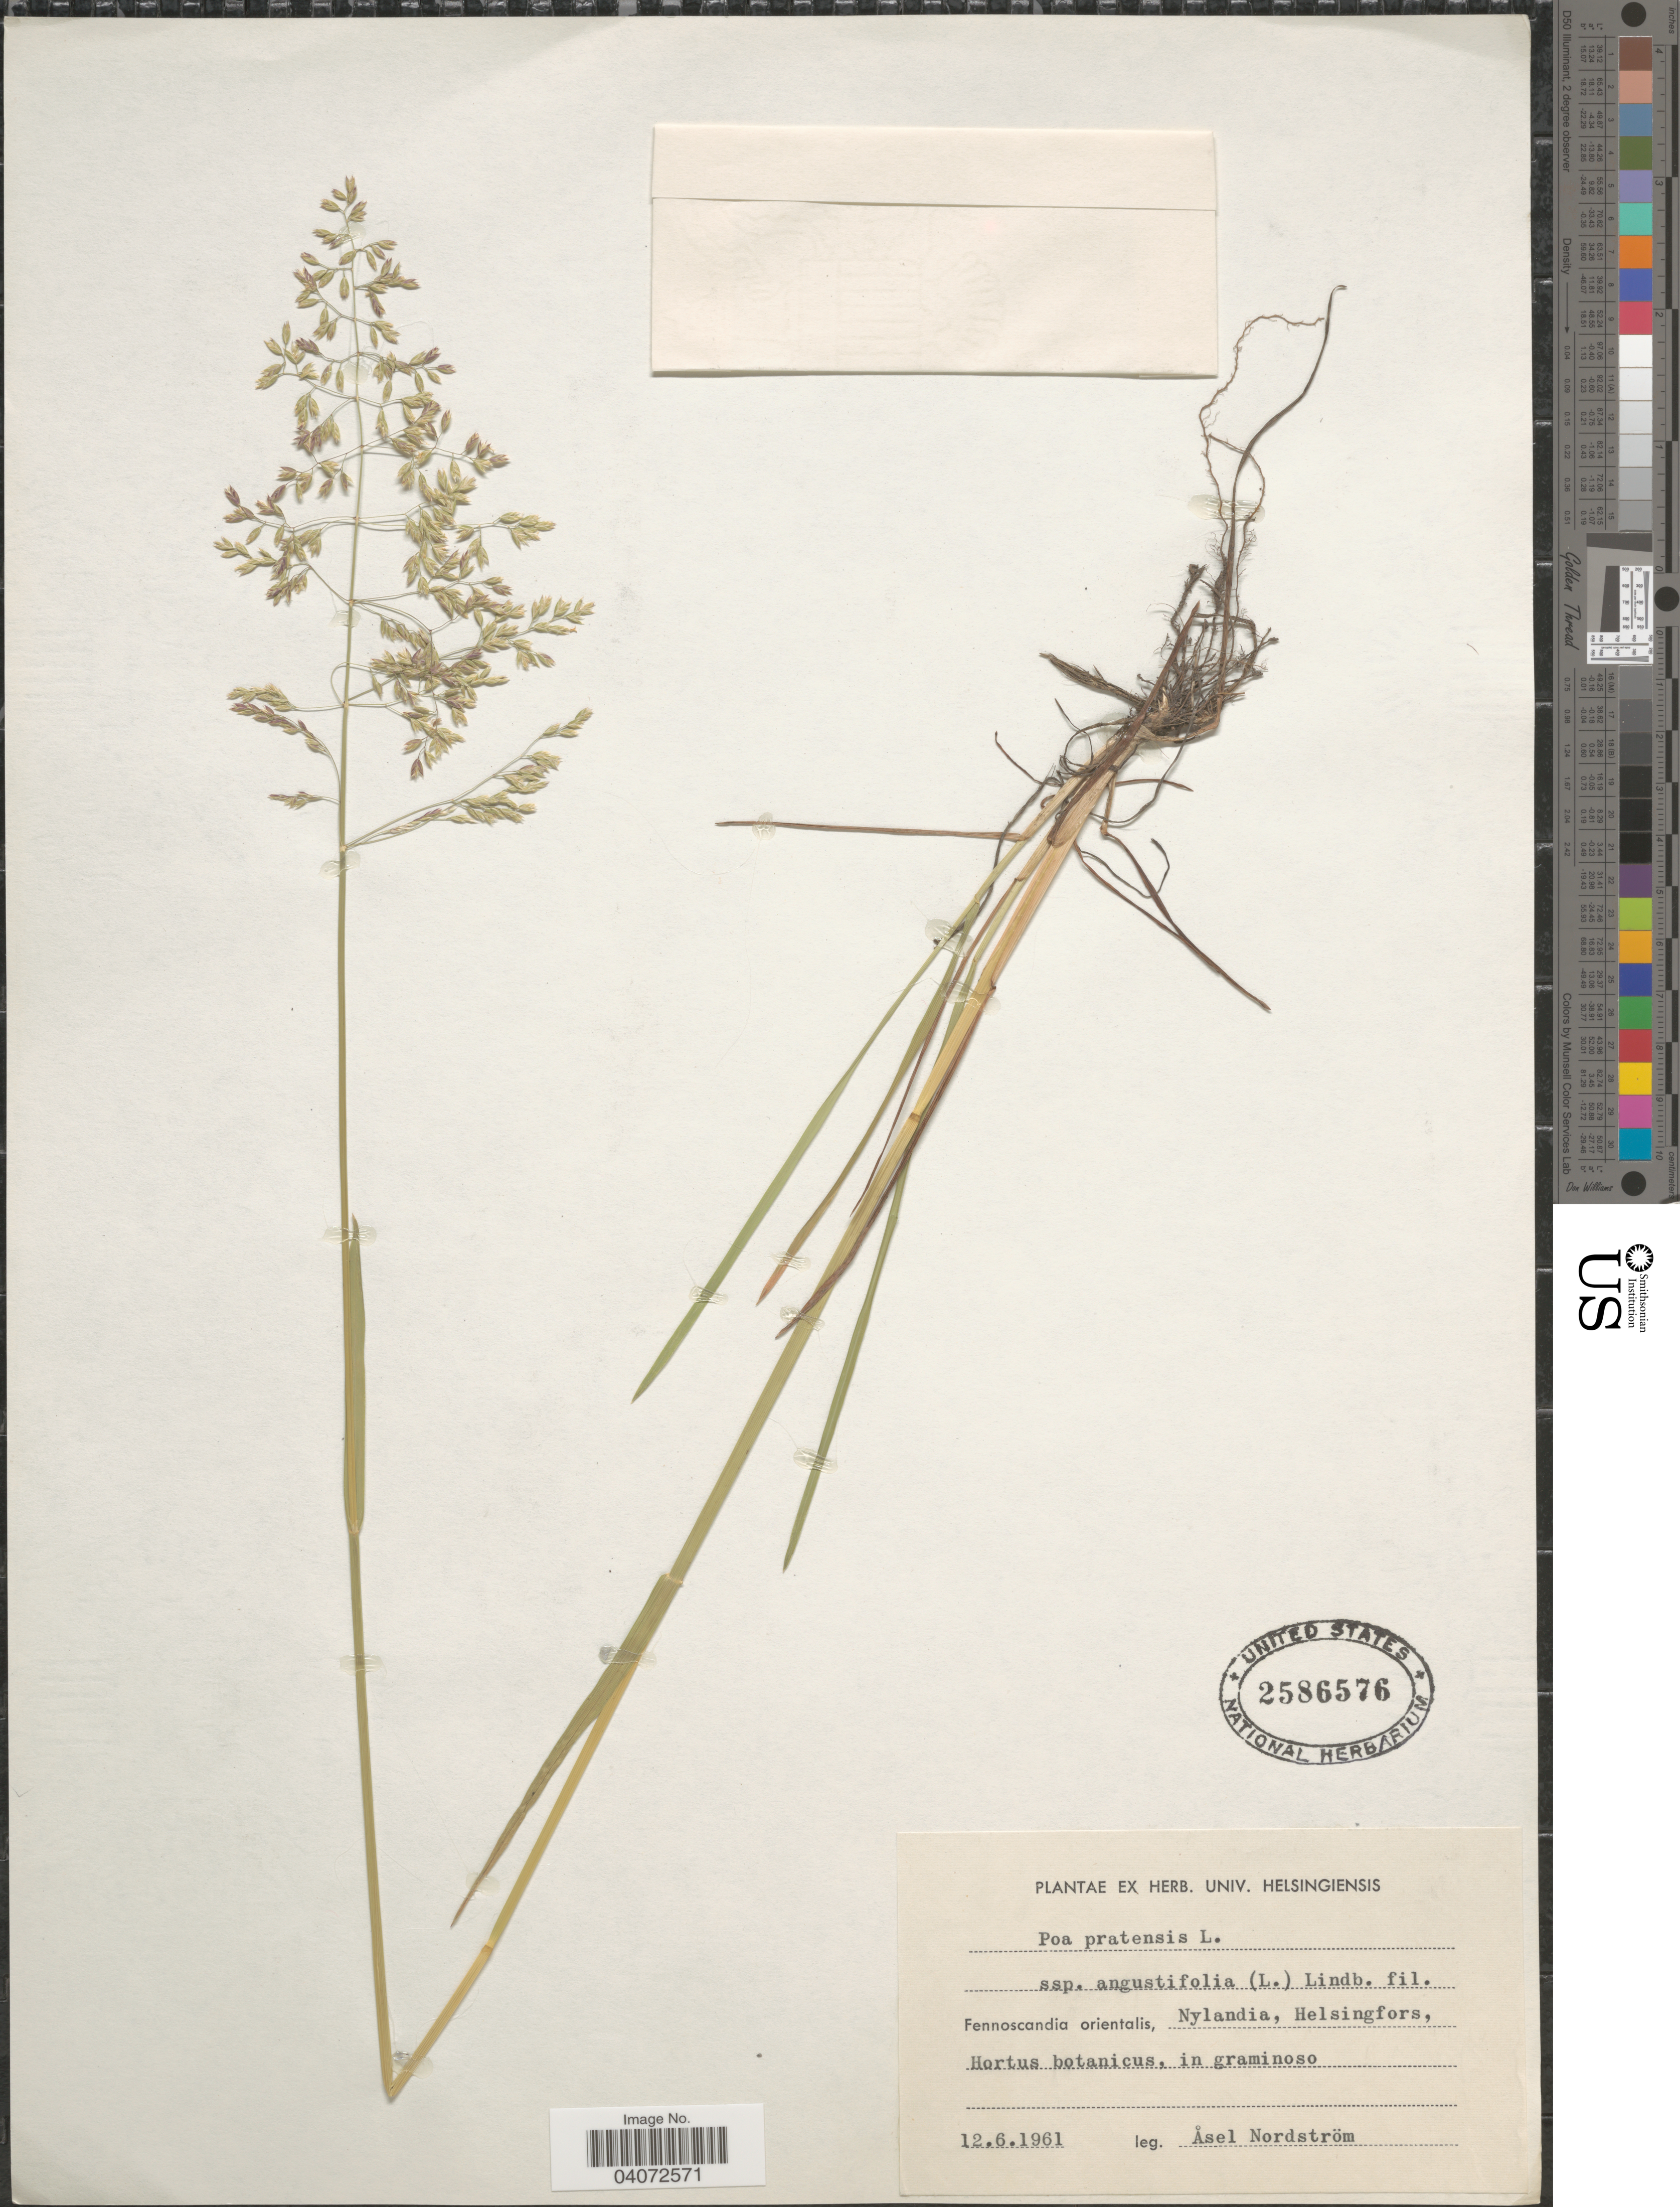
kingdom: Plantae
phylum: Tracheophyta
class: Liliopsida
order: Poales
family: Poaceae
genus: Poa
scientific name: Poa pratensis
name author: L.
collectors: A. Nordström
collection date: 1961-06-12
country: Finland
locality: Fennoscandia orientalis, Nylandia, Helsingfors, Hortus botanicus, in graminoso.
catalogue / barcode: US 2586576